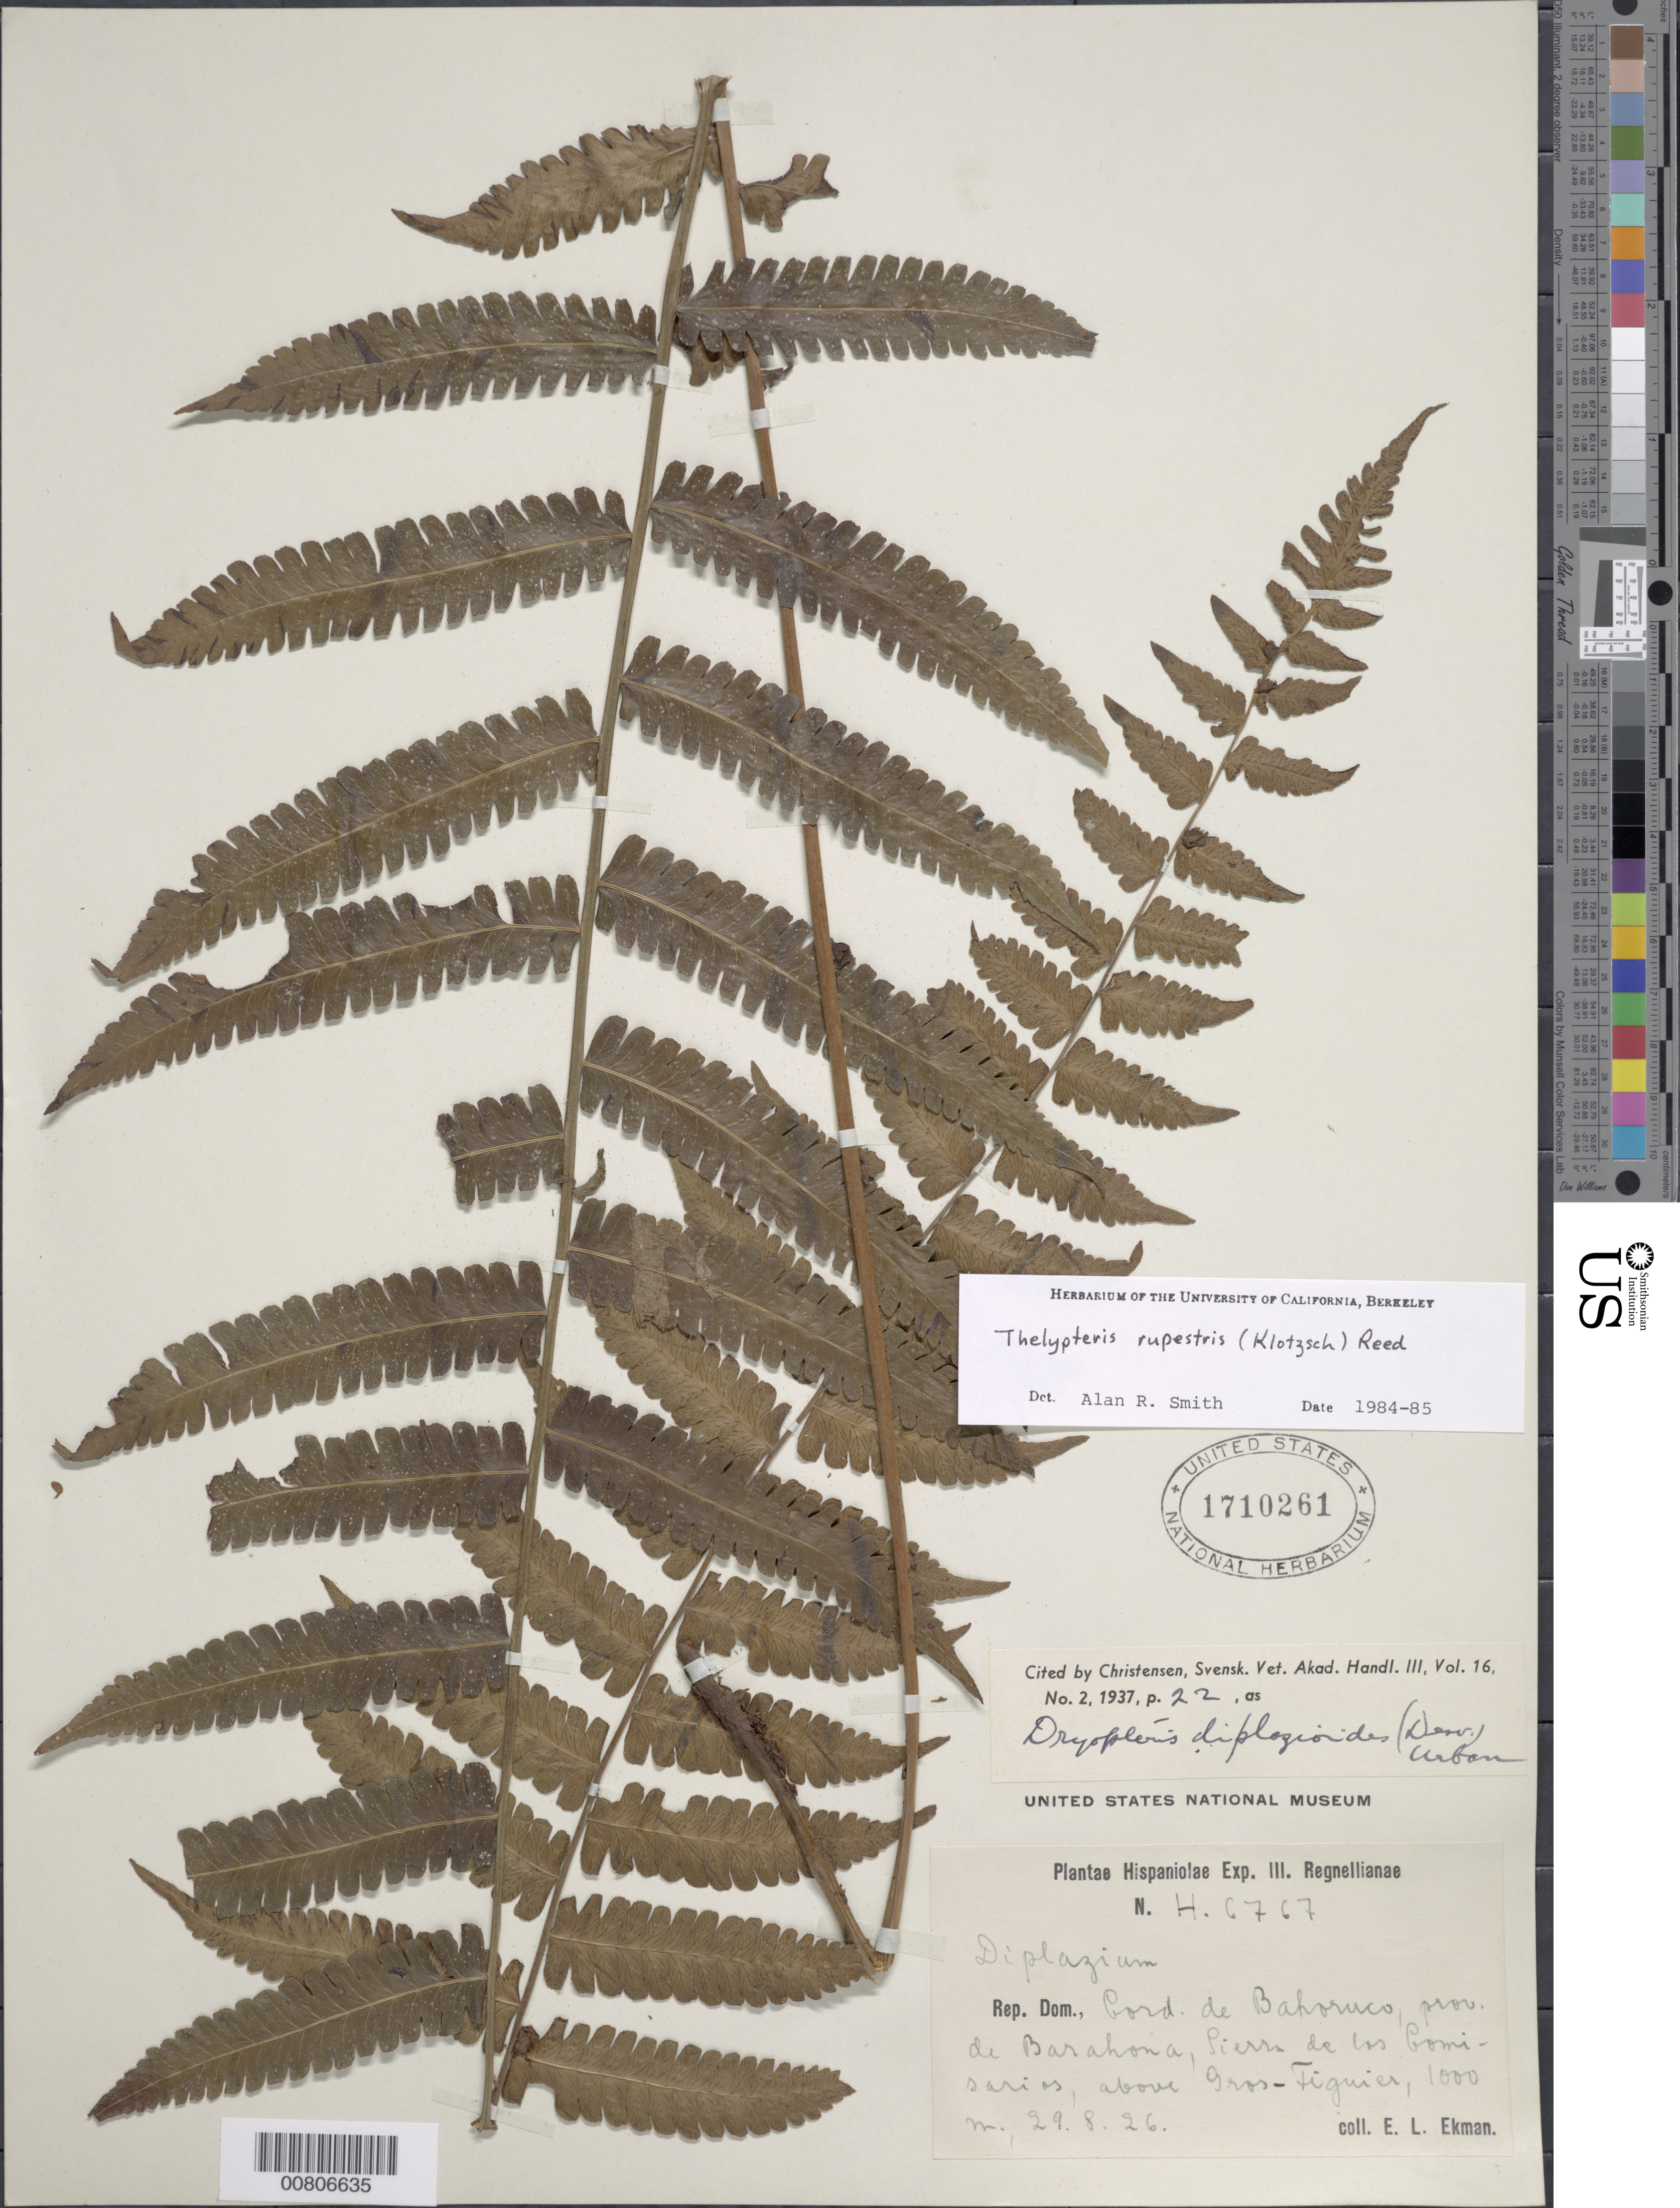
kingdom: Plantae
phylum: Tracheophyta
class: Polypodiopsida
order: Polypodiales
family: Thelypteridaceae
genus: Amauropelta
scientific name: Amauropelta rupestris (Klotzsch) comb. nov., ined 2015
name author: (Klotzsch)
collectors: E. L. Ekman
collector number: H 6767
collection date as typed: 29 Aug 1926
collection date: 1926-08-29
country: Dominican Republic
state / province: Barahona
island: Hispaniola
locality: Cordillera de Bahoruco, Sierra de las Gomisarios, above Gros Figuier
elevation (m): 1000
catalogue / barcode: US 1710261